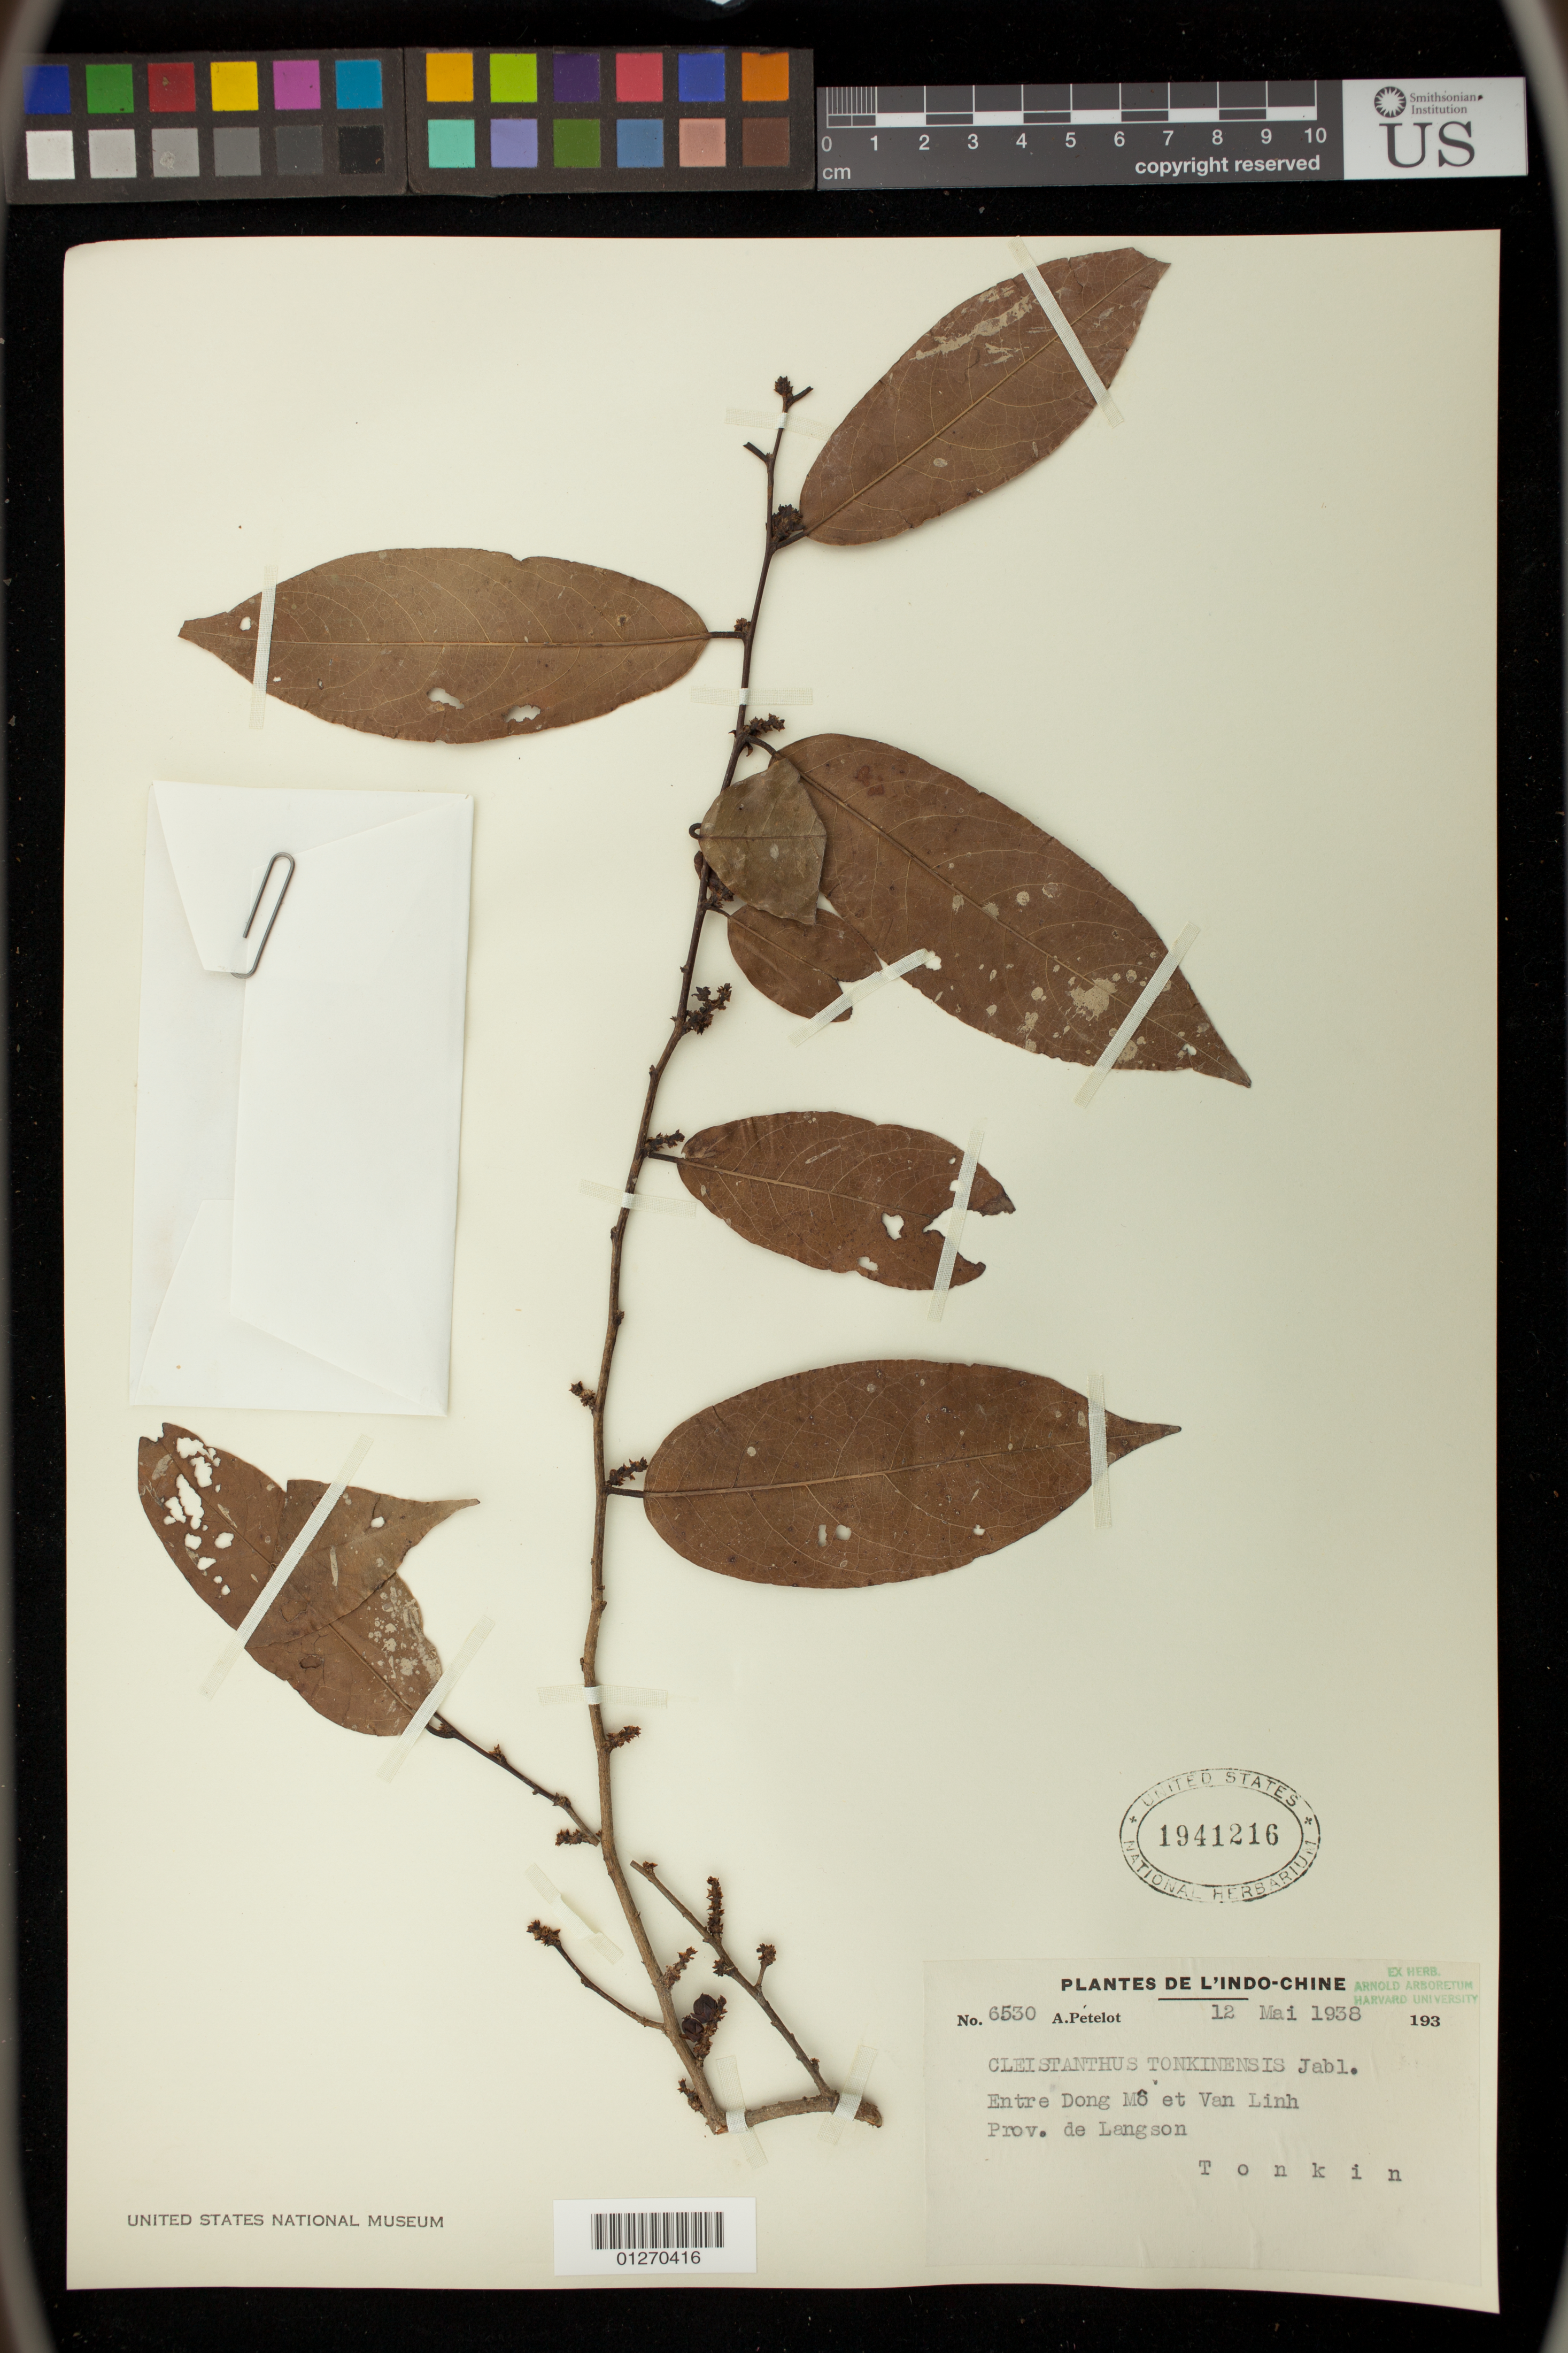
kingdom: Plantae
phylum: Tracheophyta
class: Magnoliopsida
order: Malpighiales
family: Phyllanthaceae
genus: Cleistanthus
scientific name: Cleistanthus tonkinensis Merr., ined. (non Jabl.)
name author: Merr.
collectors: A. Petelot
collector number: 6530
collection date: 1938-05-12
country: Vietnam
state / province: Lang Son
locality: Entre Dong Mo et Van Linh,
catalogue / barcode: US 1941216